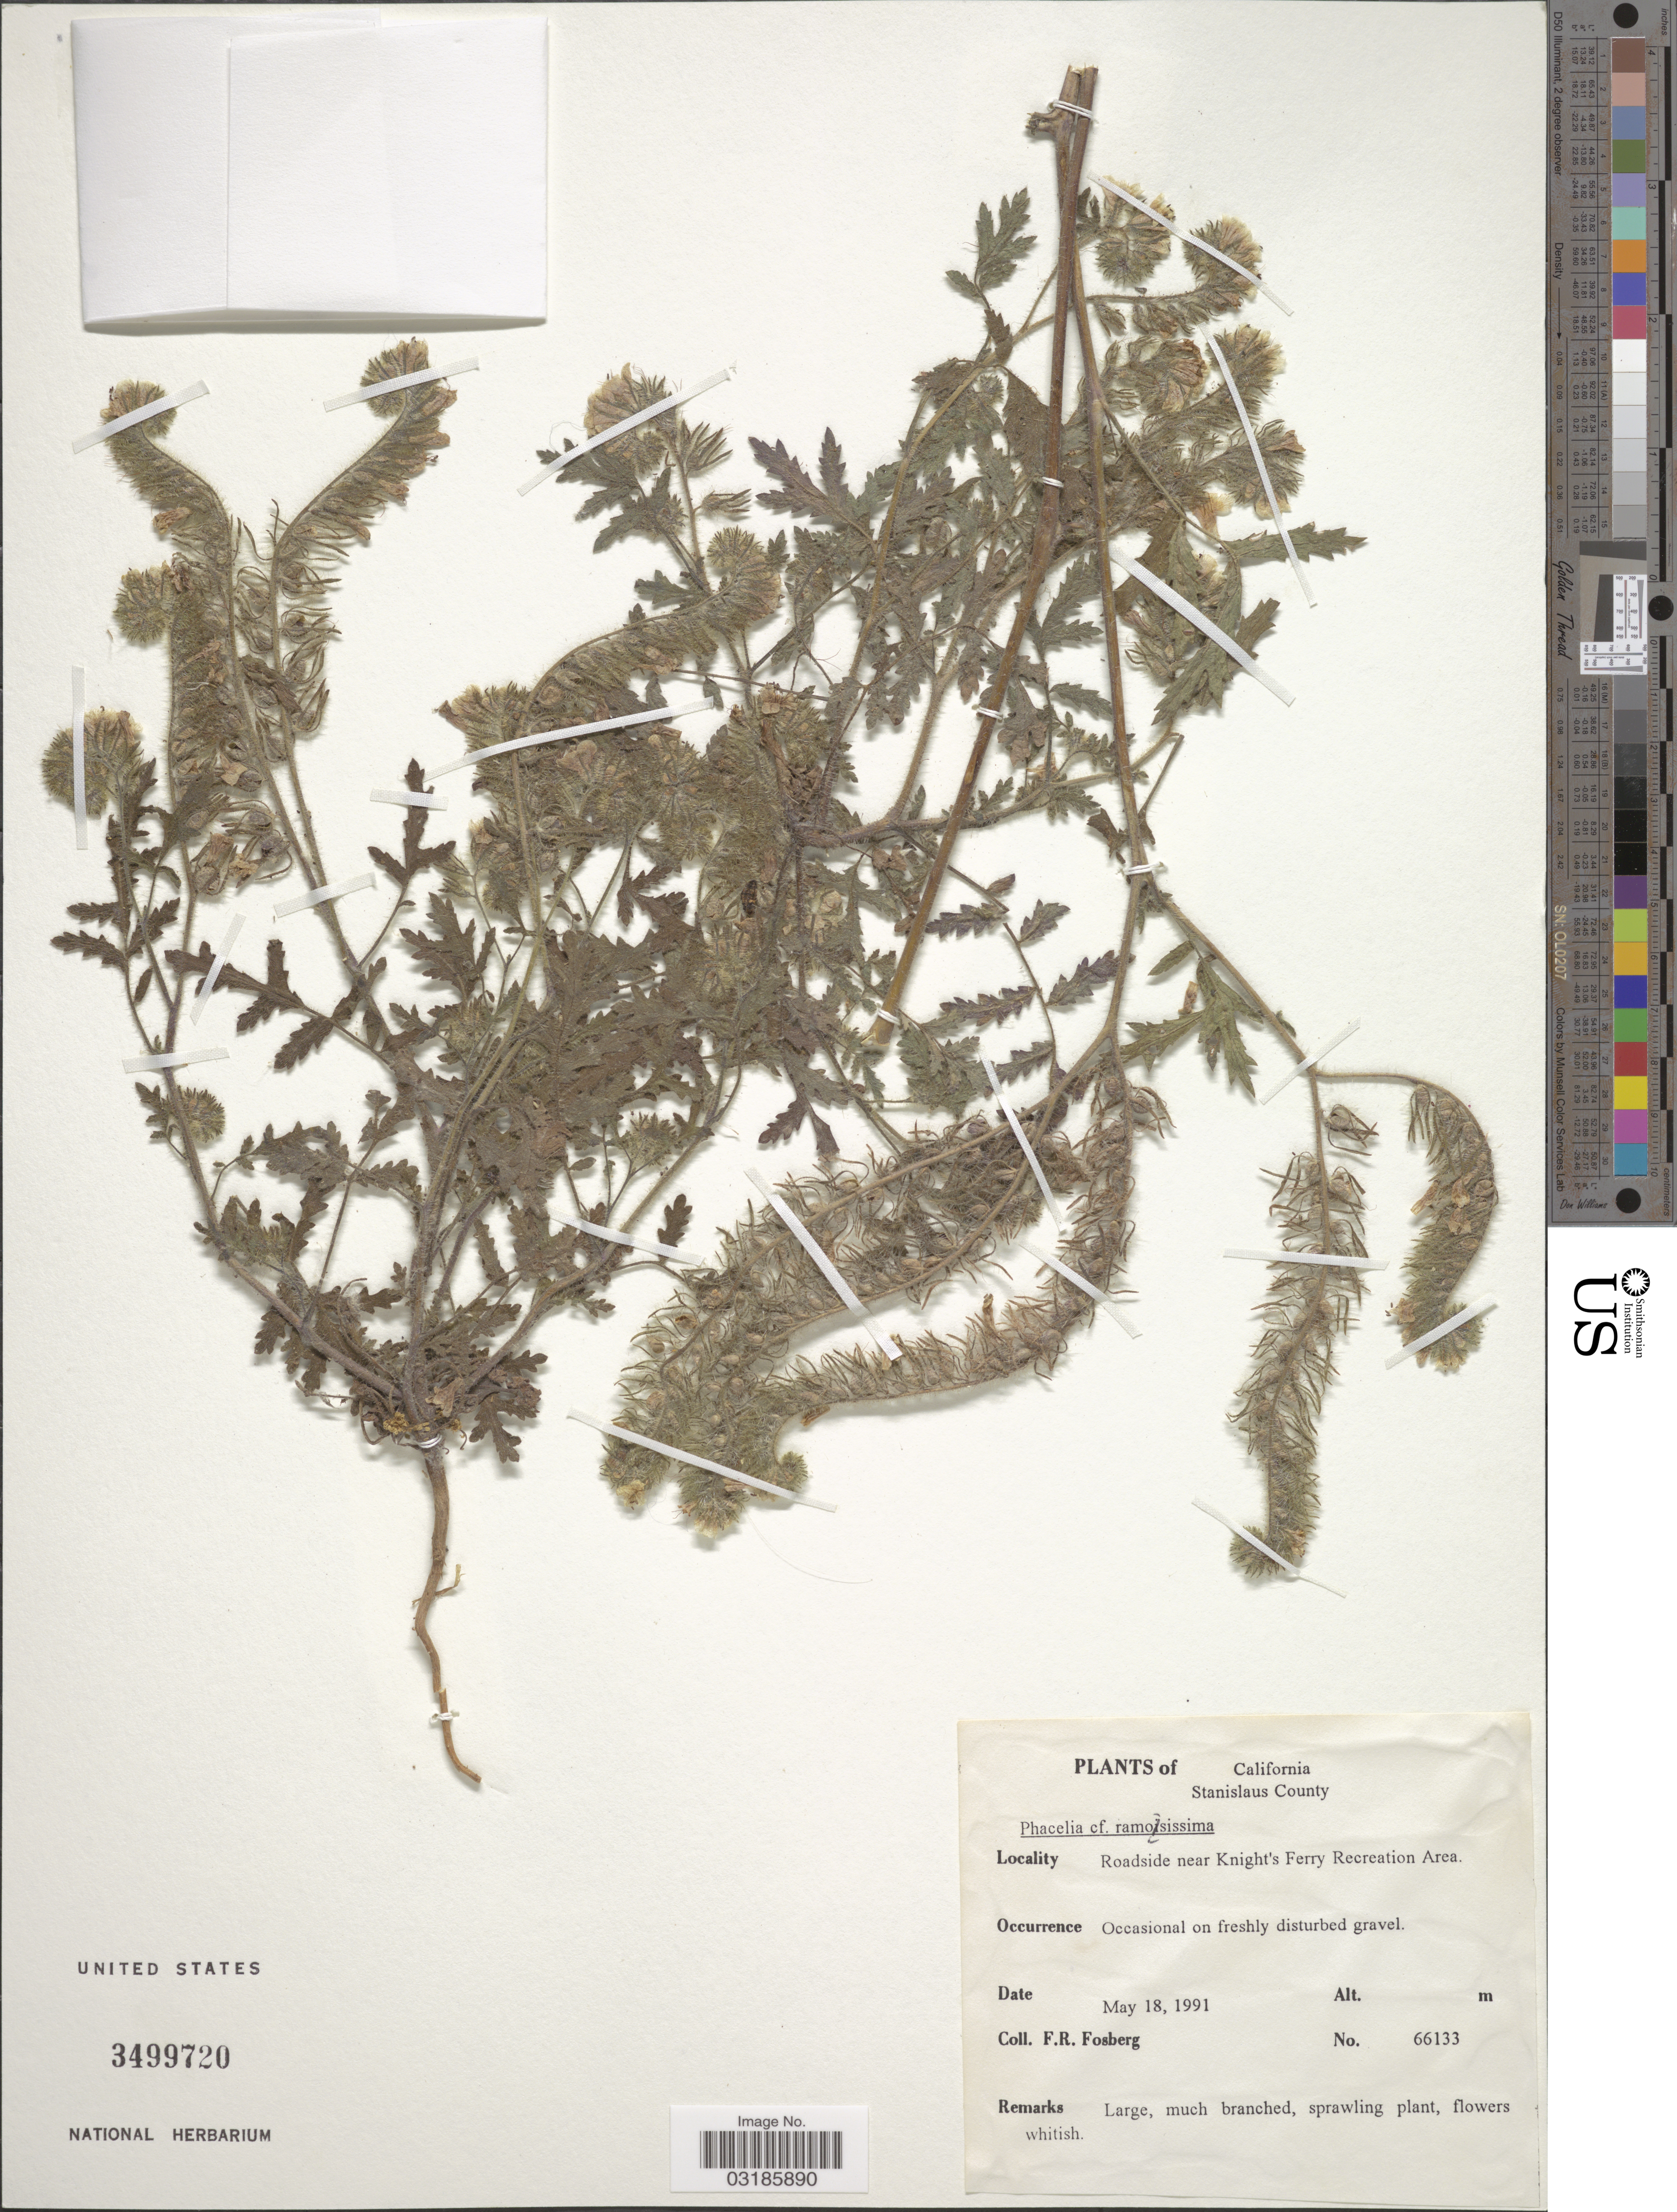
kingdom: Plantae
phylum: Tracheophyta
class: Magnoliopsida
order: Boraginales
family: Hydrophyllaceae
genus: Phacelia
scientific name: Phacelia ramosissima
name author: Douglas ex Lehm.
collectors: F. R. Fosberg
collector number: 66133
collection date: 1991-05-18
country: United States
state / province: California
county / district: Stanislaus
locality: Stanislaus County. Roadside near Knight's Ferry Recreation Area.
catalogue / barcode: US 3499720